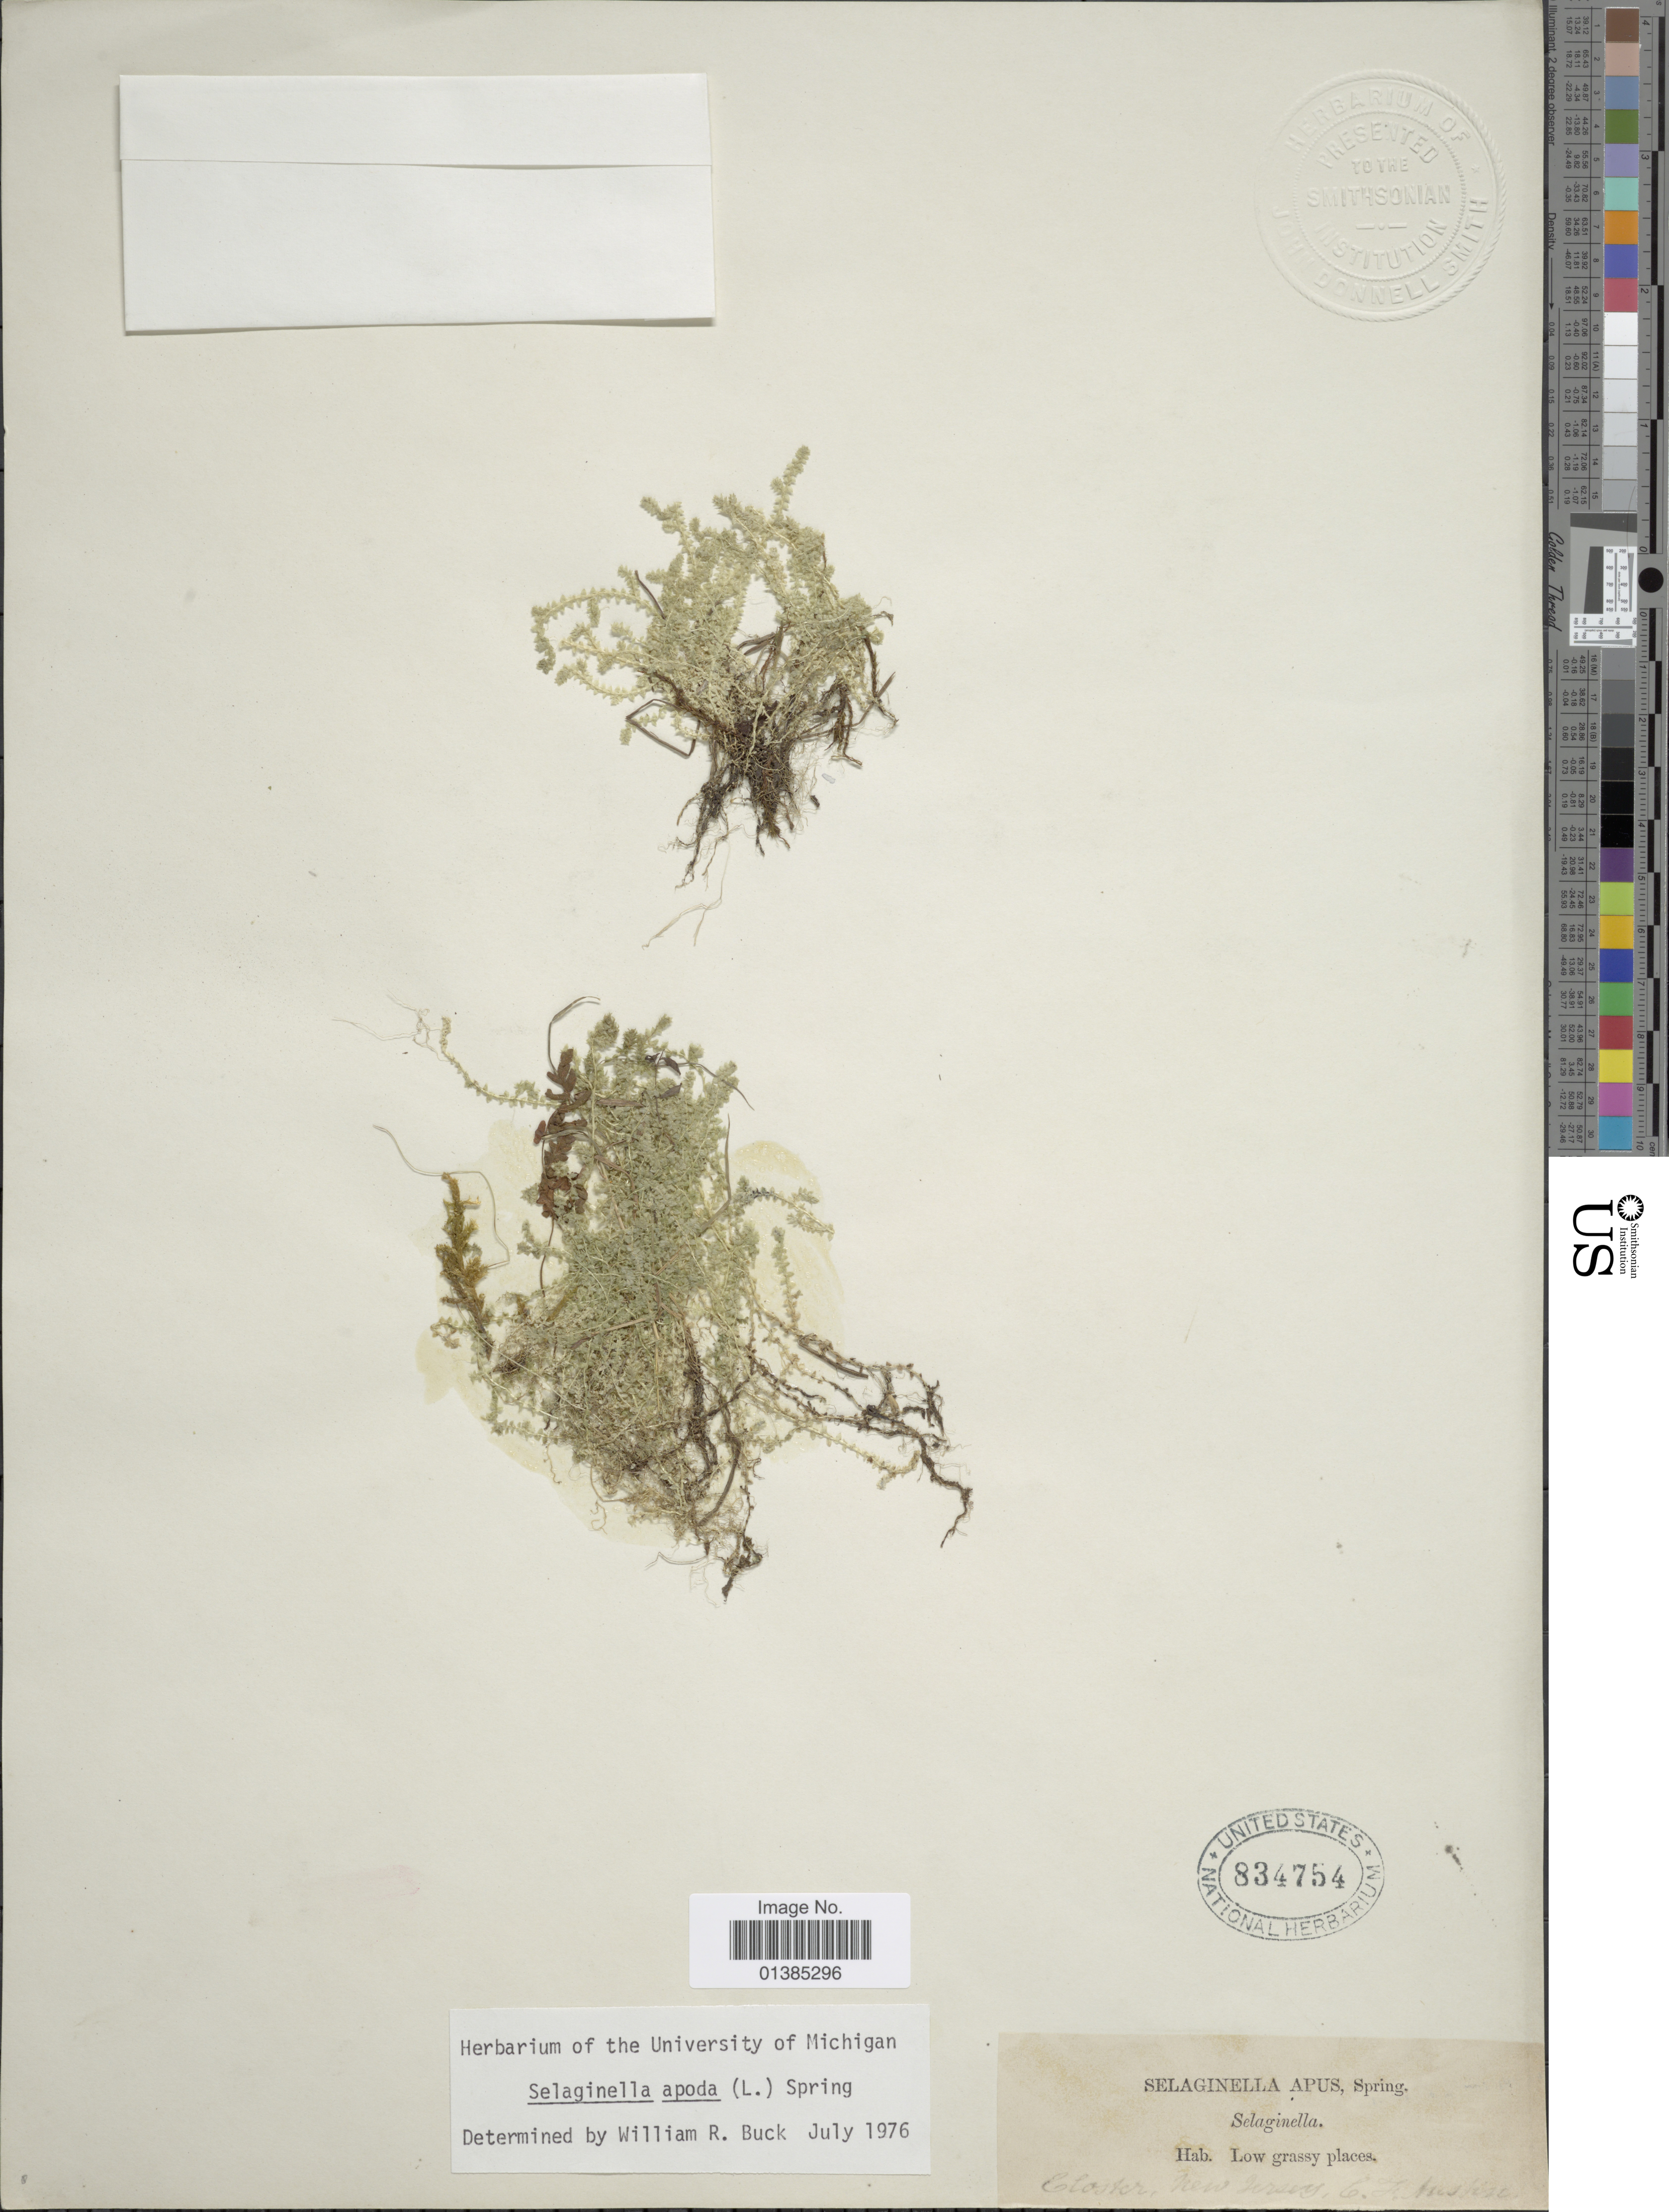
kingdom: Plantae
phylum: Tracheophyta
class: Lycopodiopsida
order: Selaginellales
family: Selaginellaceae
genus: Selaginella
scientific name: Selaginella apus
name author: Spring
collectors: C. F. Austin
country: United States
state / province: New Jersey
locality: Closter.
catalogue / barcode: US 834754